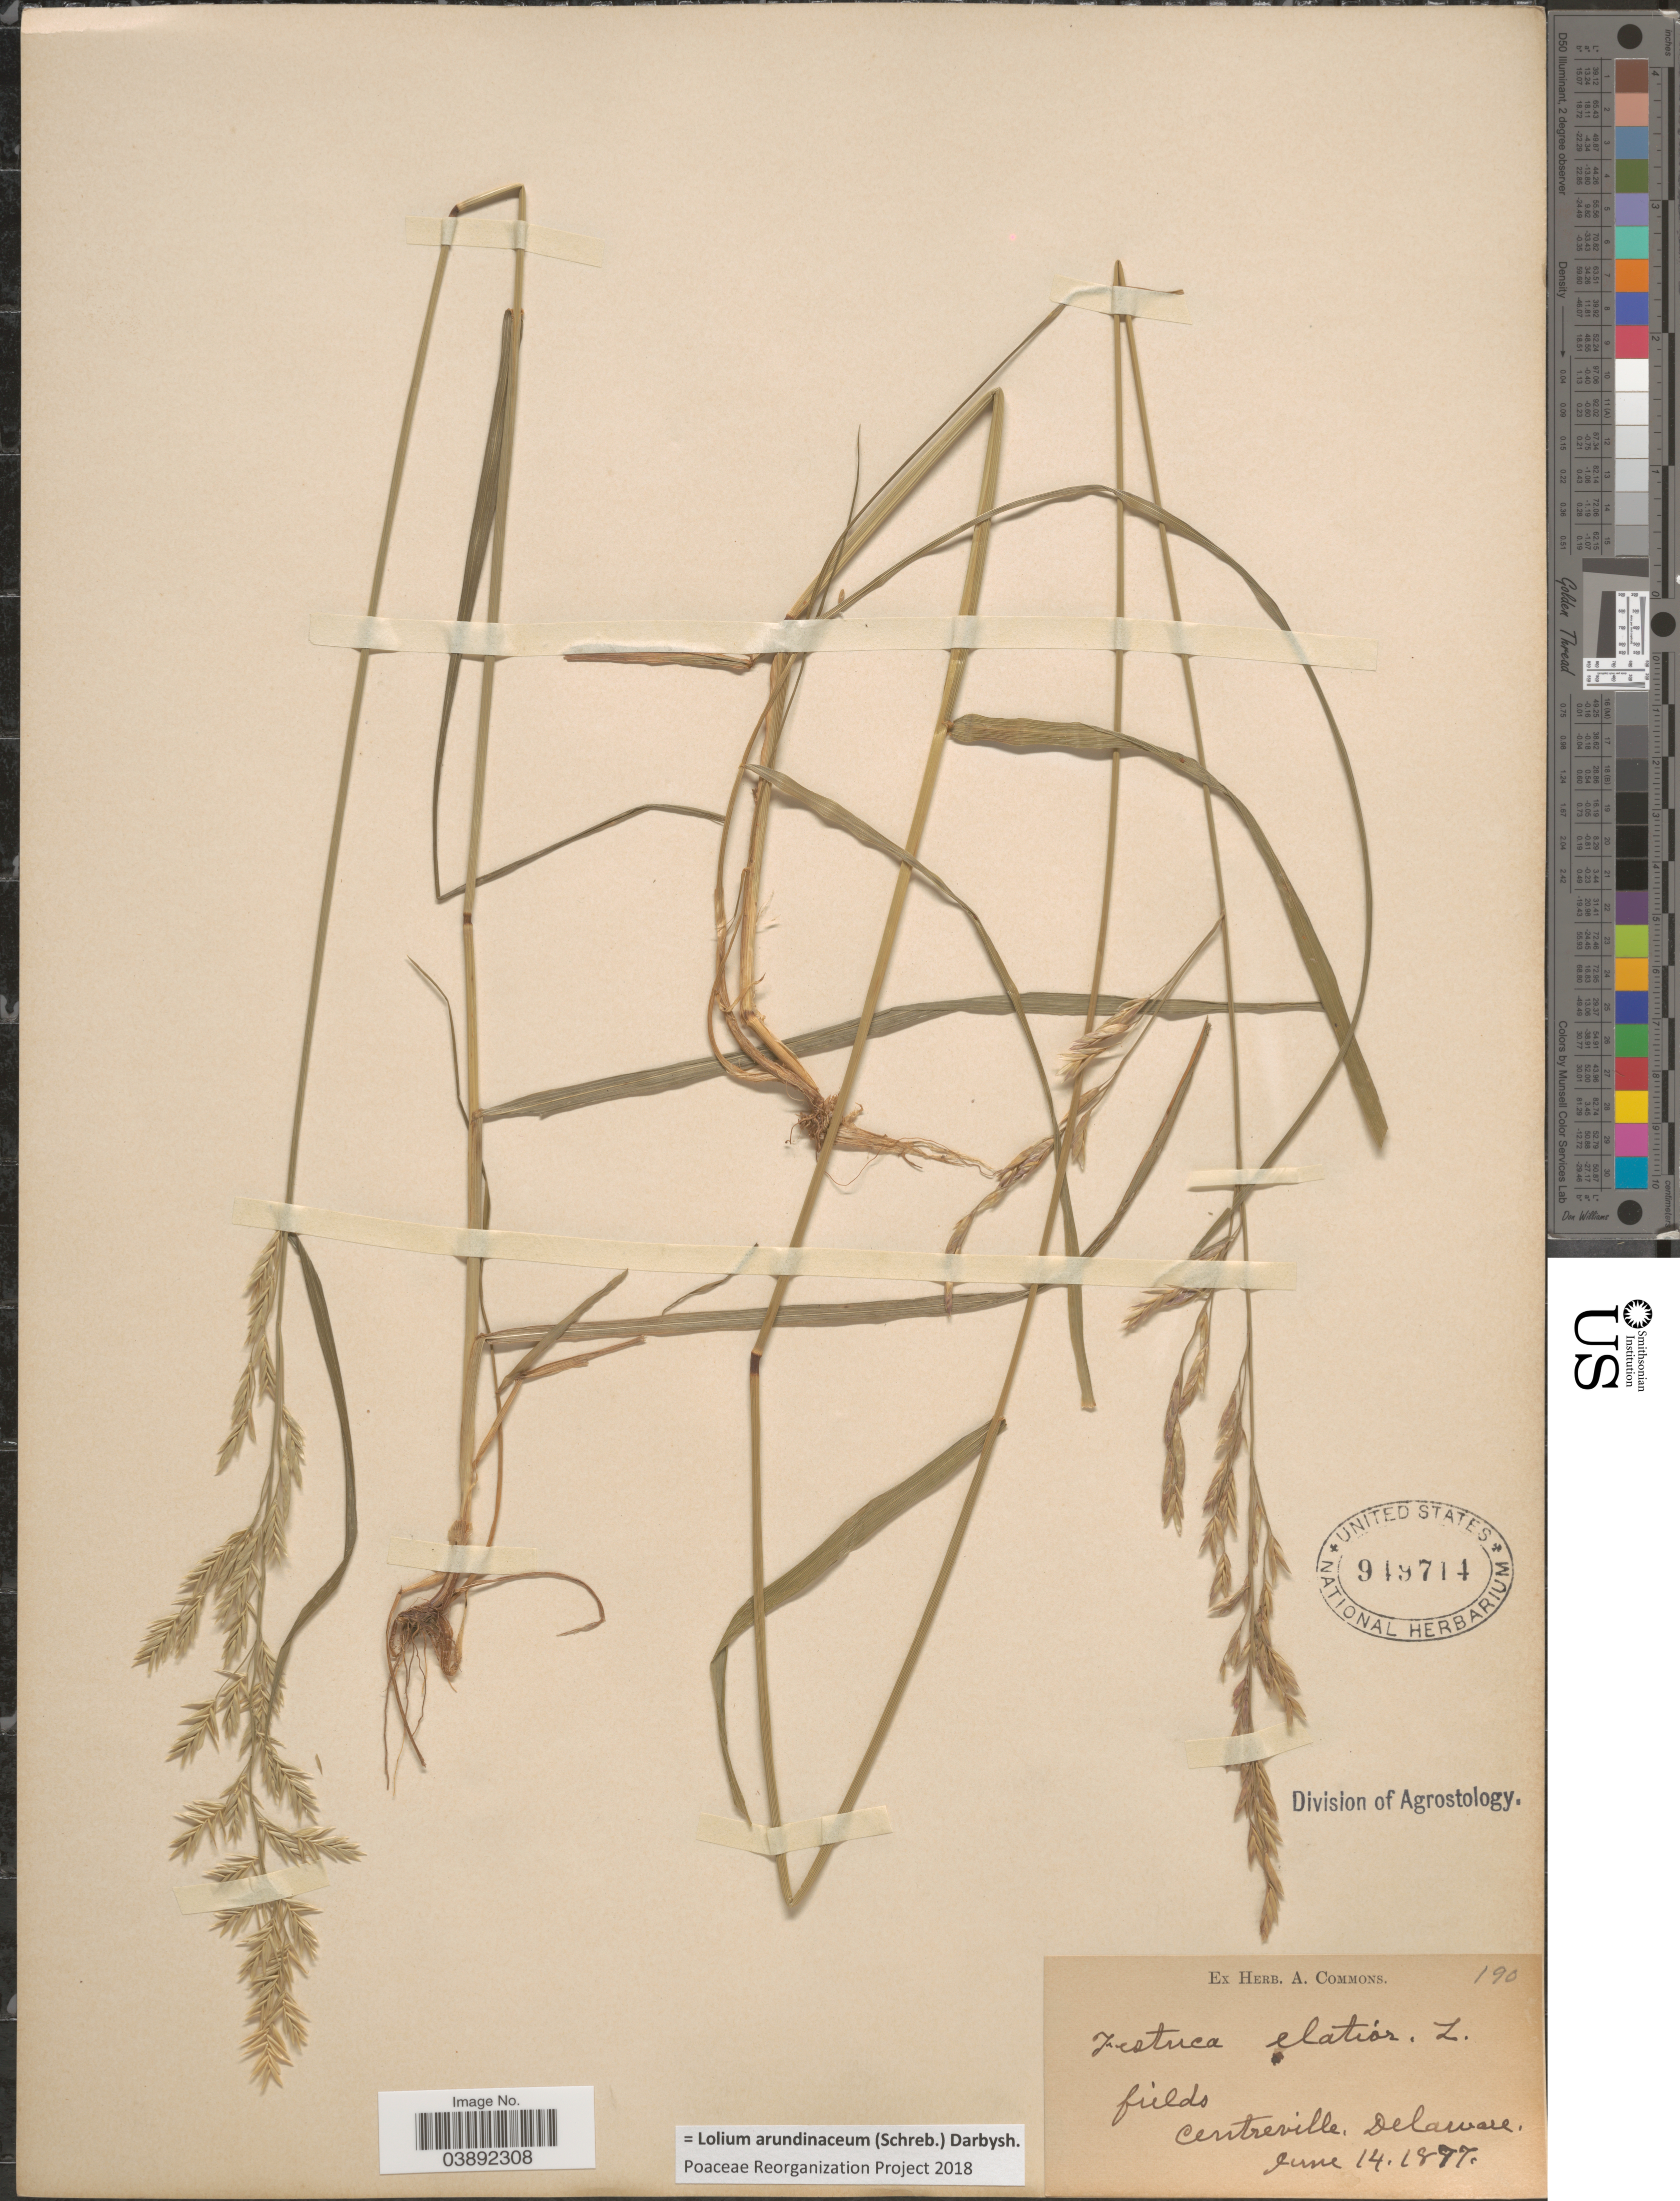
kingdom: Plantae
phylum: Tracheophyta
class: Liliopsida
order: Poales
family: Poaceae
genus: Lolium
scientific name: Lolium arundinaceum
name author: (Schreb.) Darbysh.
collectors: ex herb. A. Commons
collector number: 190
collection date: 1897-06-14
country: United States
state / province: Delaware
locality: Fields. Centreville.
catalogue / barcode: US 949714